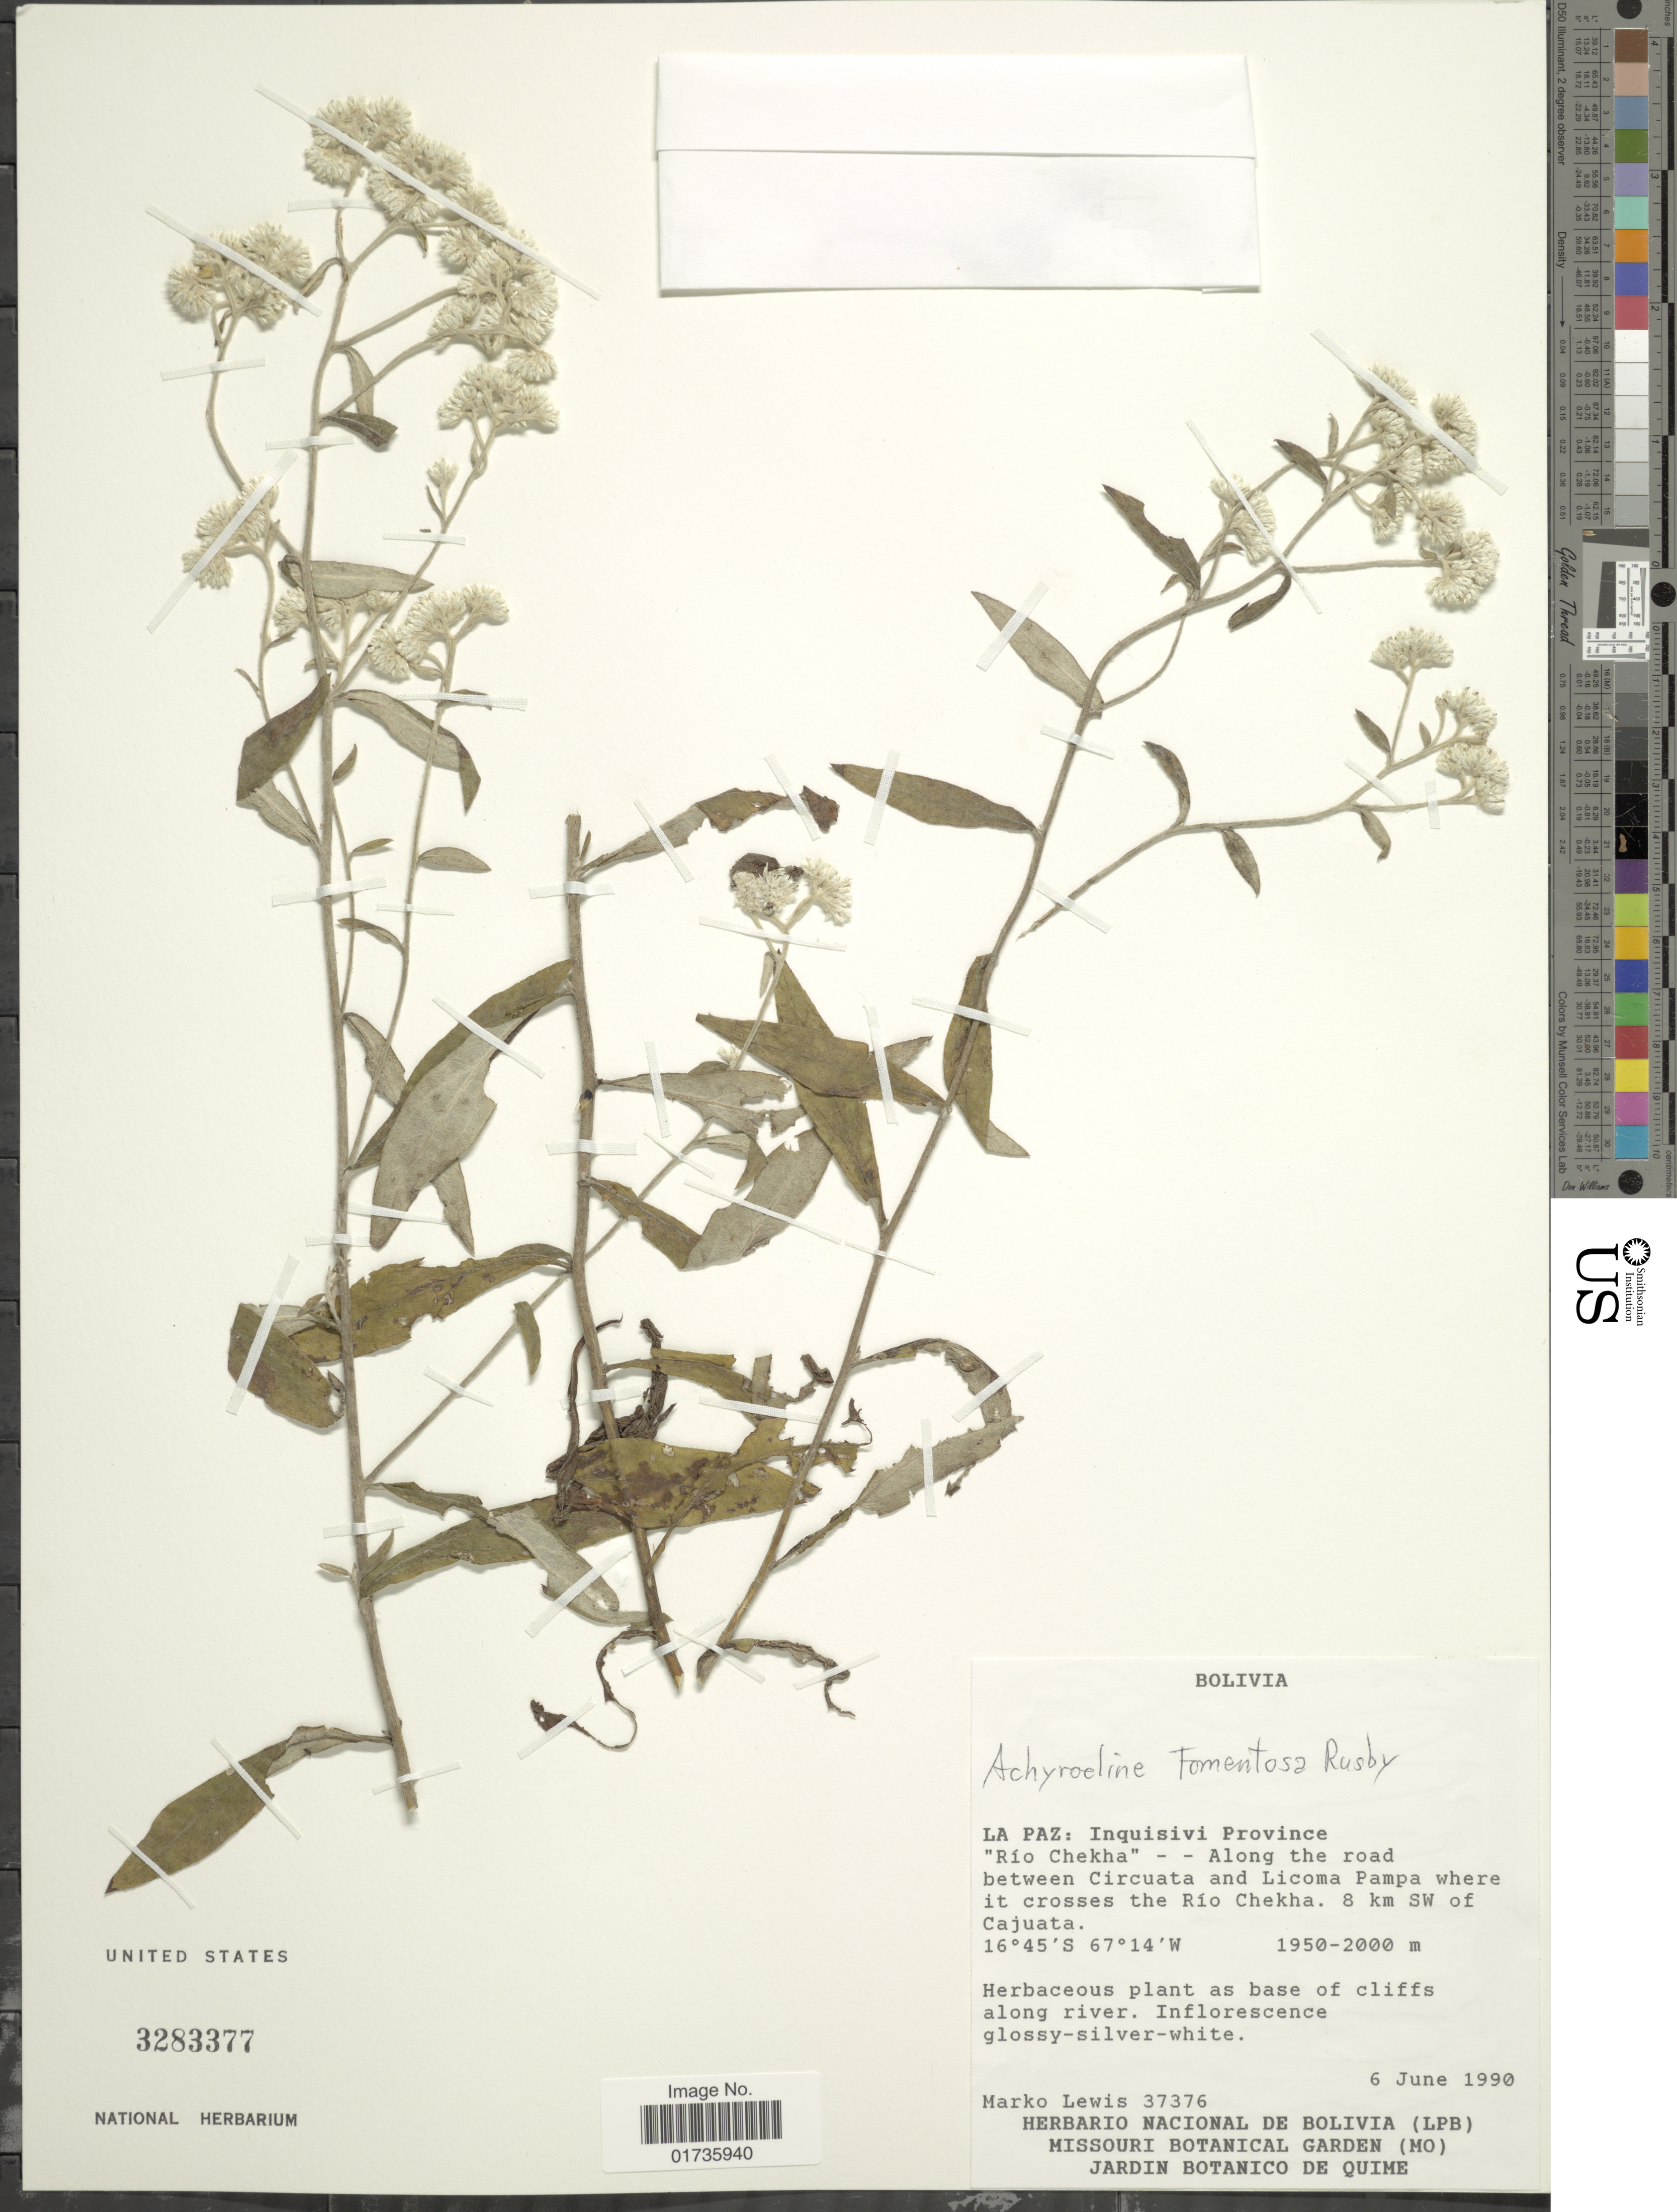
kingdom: Plantae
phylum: Tracheophyta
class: Magnoliopsida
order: Asterales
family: Asteraceae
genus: Achyrocline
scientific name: Achyrocline tomentosa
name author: Rusby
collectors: M. A. Lewis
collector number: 37376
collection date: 1990-06-06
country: Bolivia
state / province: La Paz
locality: Inquisivi Province 'Rio Chekha' - - Along the road between Circuata and Licoma Pampa where it crosses the Río Chekha, 8 km SW of Cajuata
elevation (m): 1950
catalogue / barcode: US 3283377